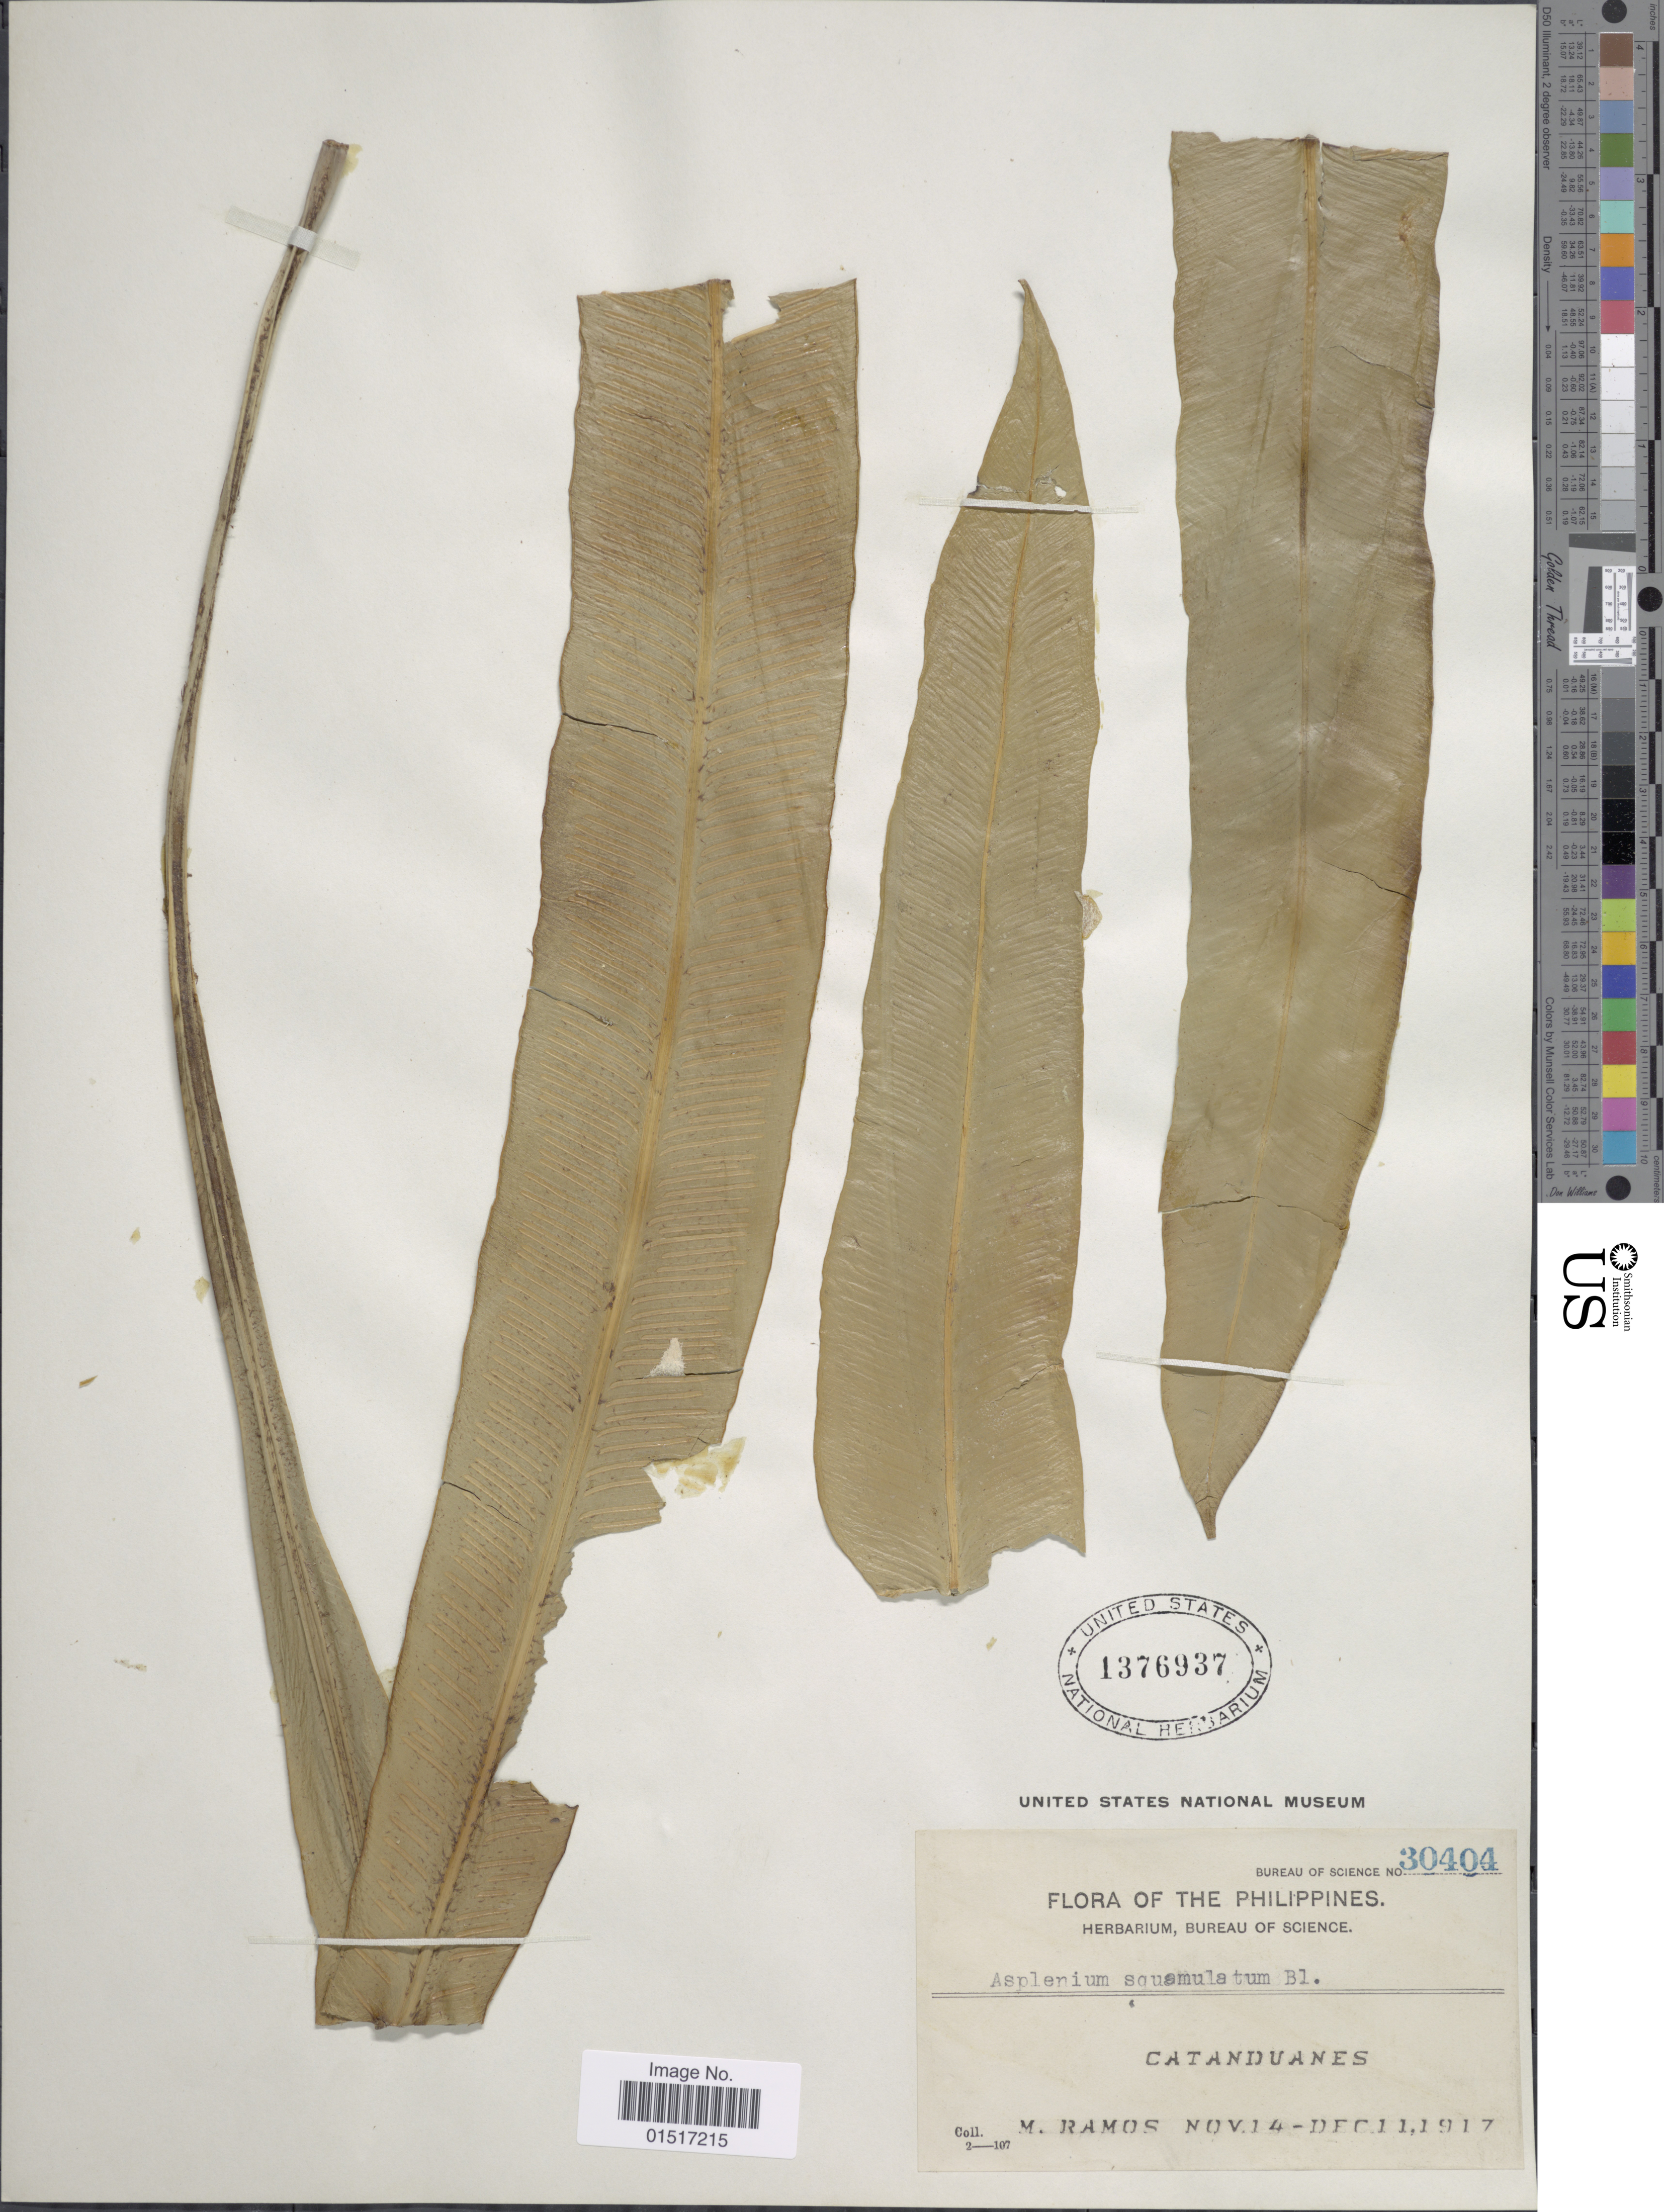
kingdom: Plantae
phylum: Tracheophyta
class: Polypodiopsida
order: Polypodiales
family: Aspleniaceae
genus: Asplenium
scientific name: Asplenium vittiforme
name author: Cav.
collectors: M. Ramos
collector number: Bureau of Science 30404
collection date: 1917-11-14/1917-12-11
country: Philippines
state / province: Bicol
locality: Catanduanes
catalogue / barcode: US 1376937